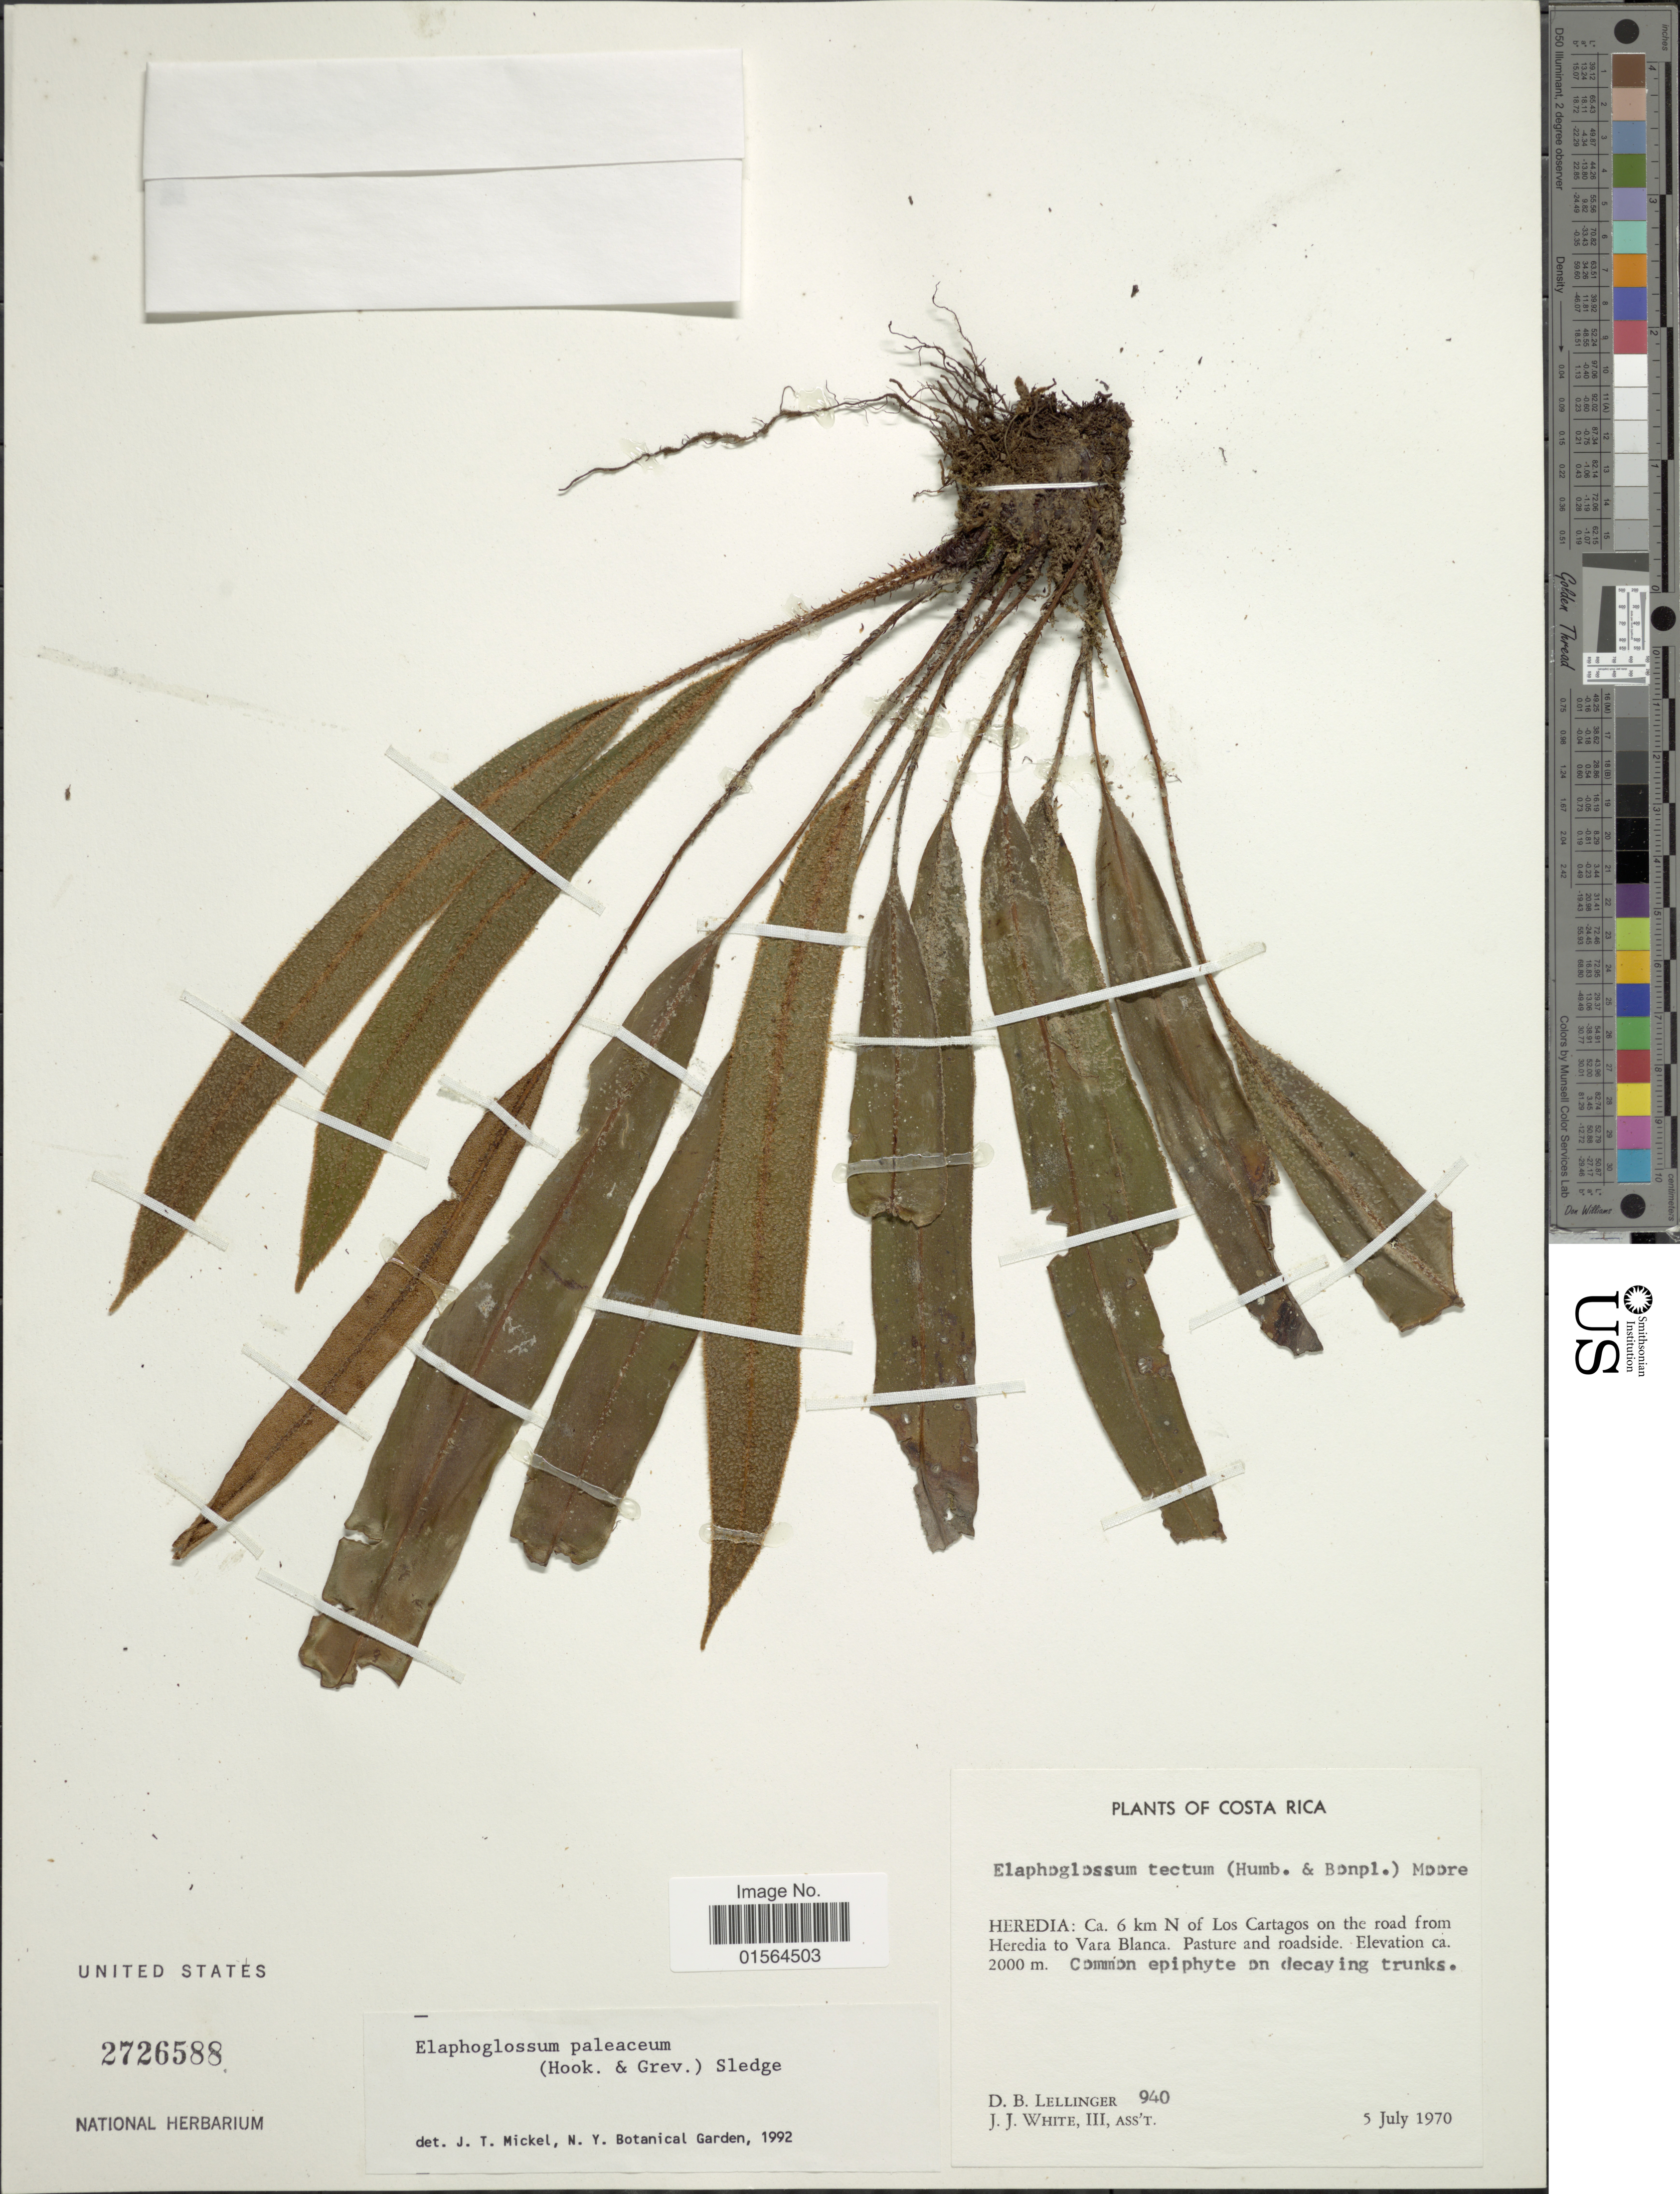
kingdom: Plantae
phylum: Tracheophyta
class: Polypodiopsida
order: Polypodiales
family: Dryopteridaceae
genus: Elaphoglossum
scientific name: Elaphoglossum paleaceum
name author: (Hook. & Grev.) Sledge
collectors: D. B. Lellinger & J. J. White III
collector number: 940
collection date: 1970-07-05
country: Costa Rica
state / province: Heredia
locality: Heredia: Ca 6 km N of Los Cartagos on the road from Heredia to Vara Blanca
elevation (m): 2000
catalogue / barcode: US 2726588